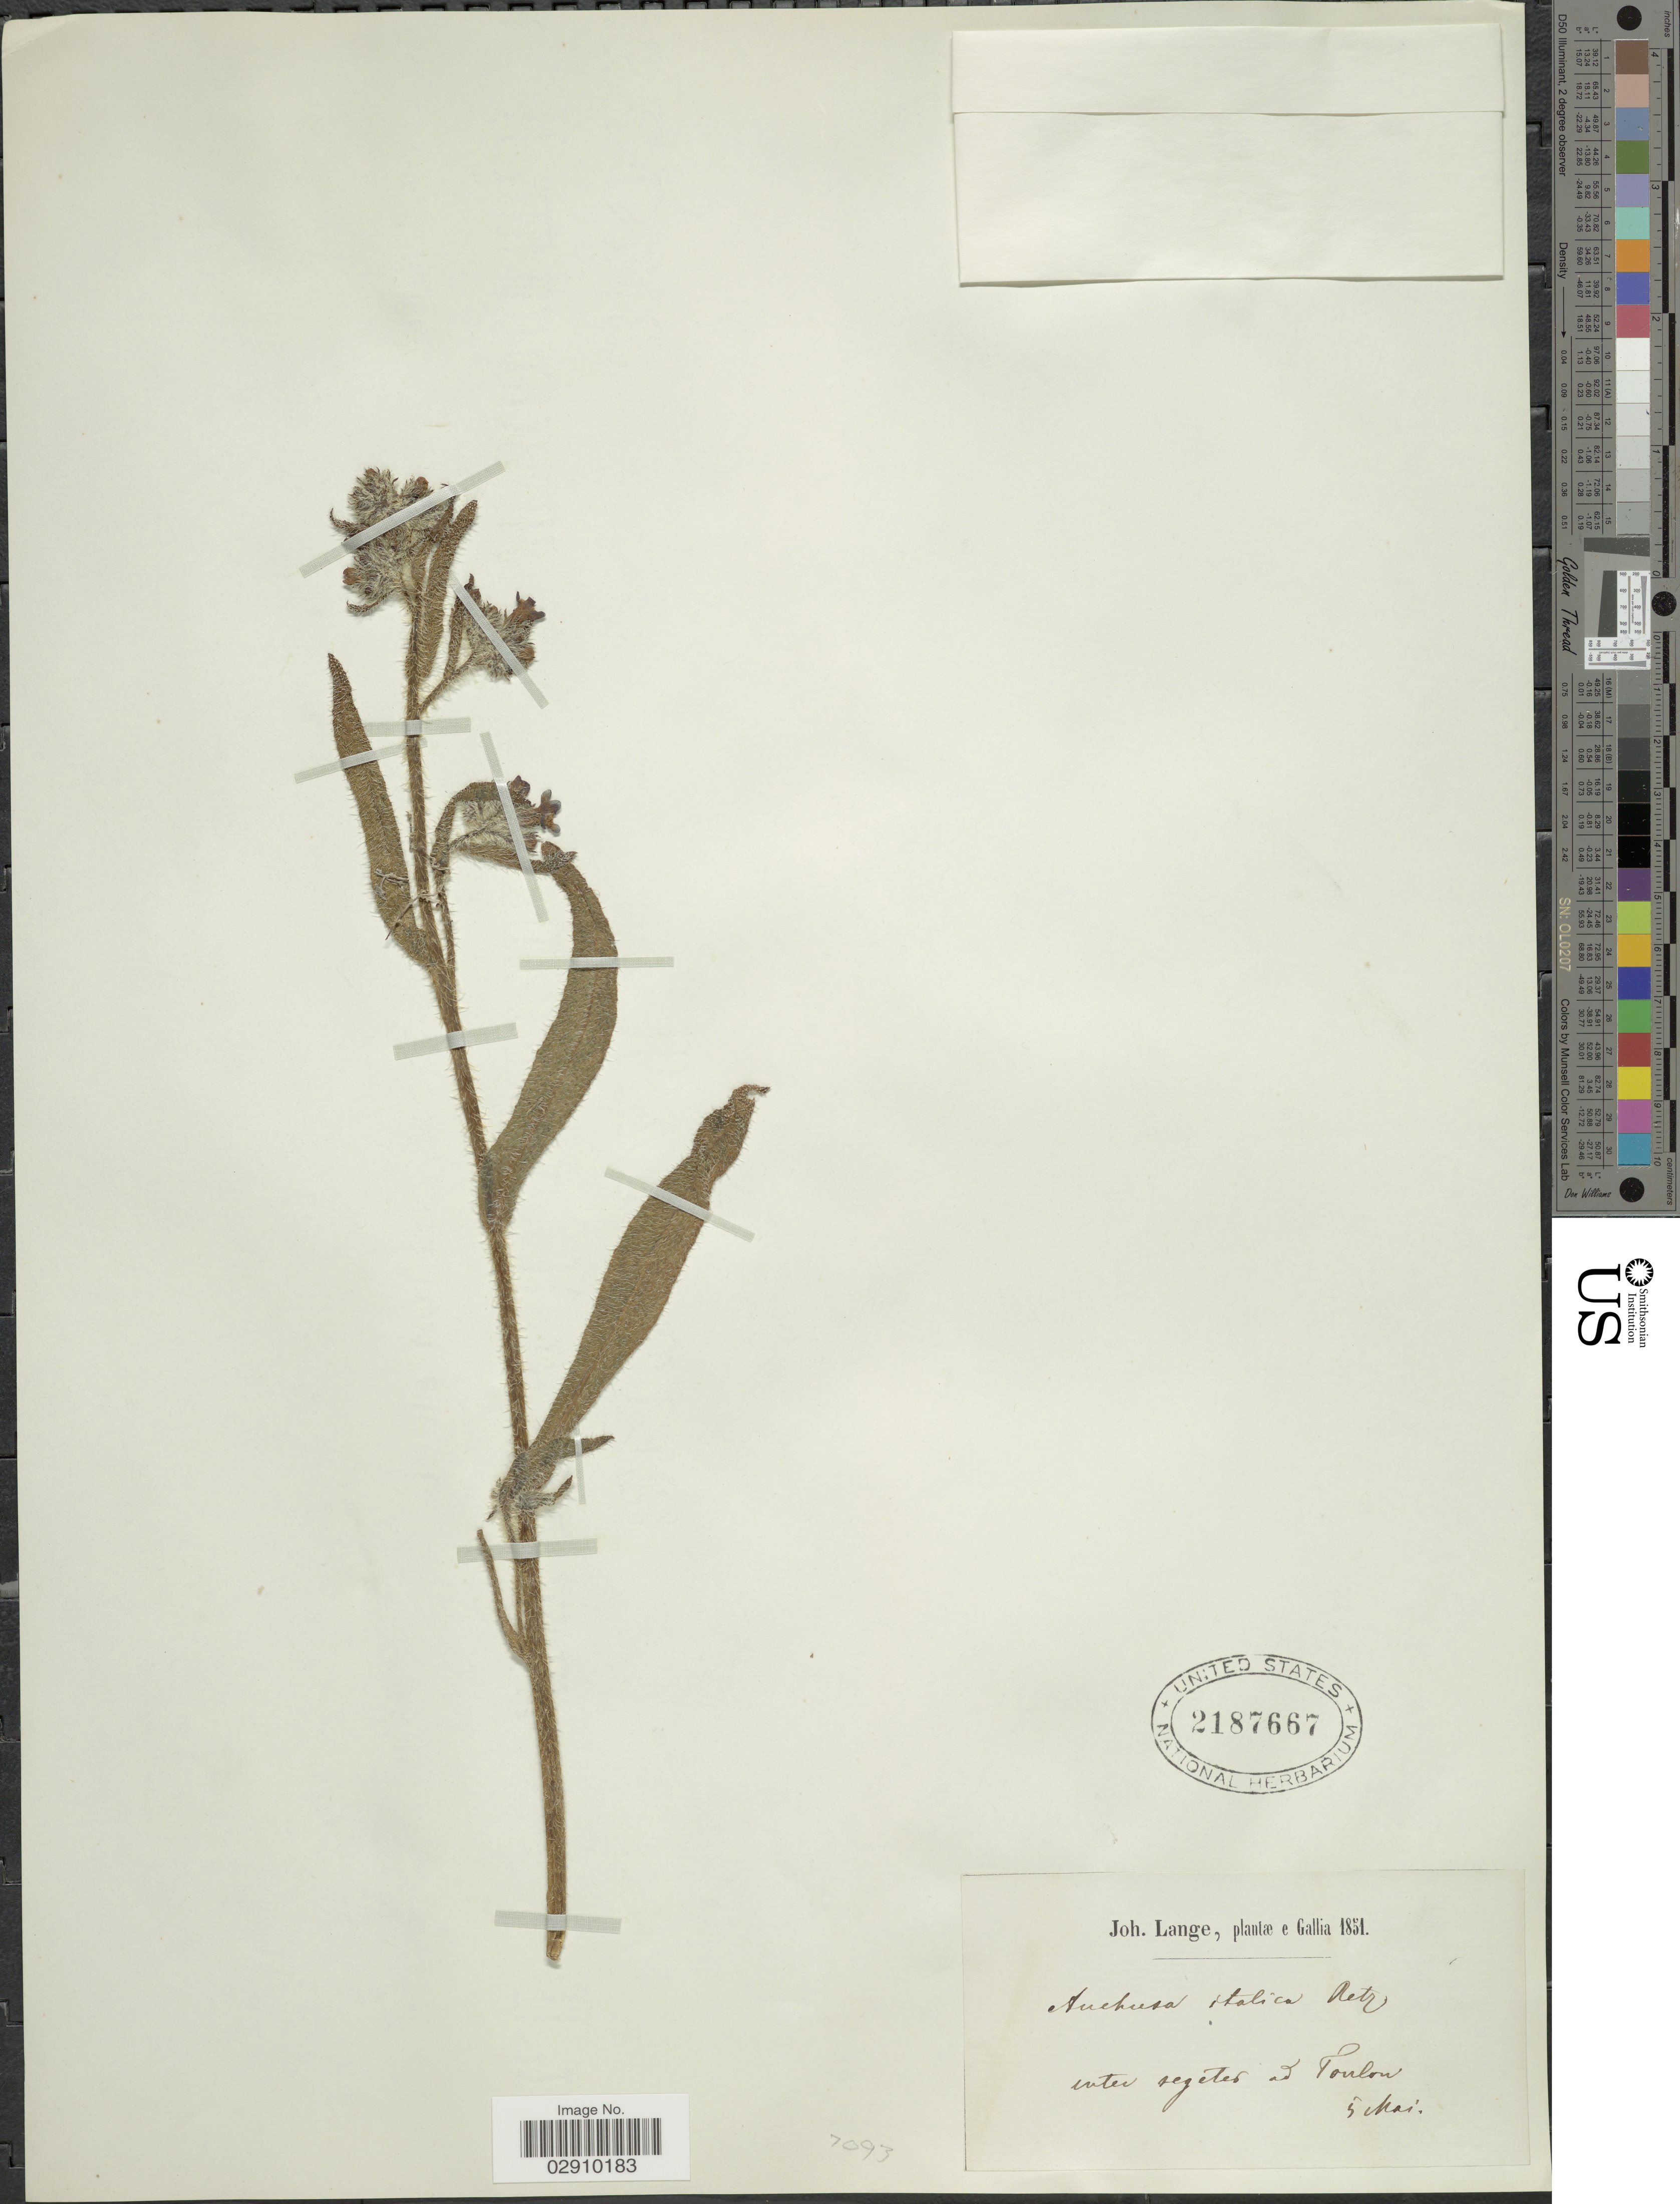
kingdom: Plantae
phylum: Tracheophyta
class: Magnoliopsida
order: Boraginales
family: Boraginaceae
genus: Anchusa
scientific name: Anchusa italica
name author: Retz.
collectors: J. Lange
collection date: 1851-05-05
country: France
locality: Gallia, inter segeter ad Tonlon.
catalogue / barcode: US 2187667